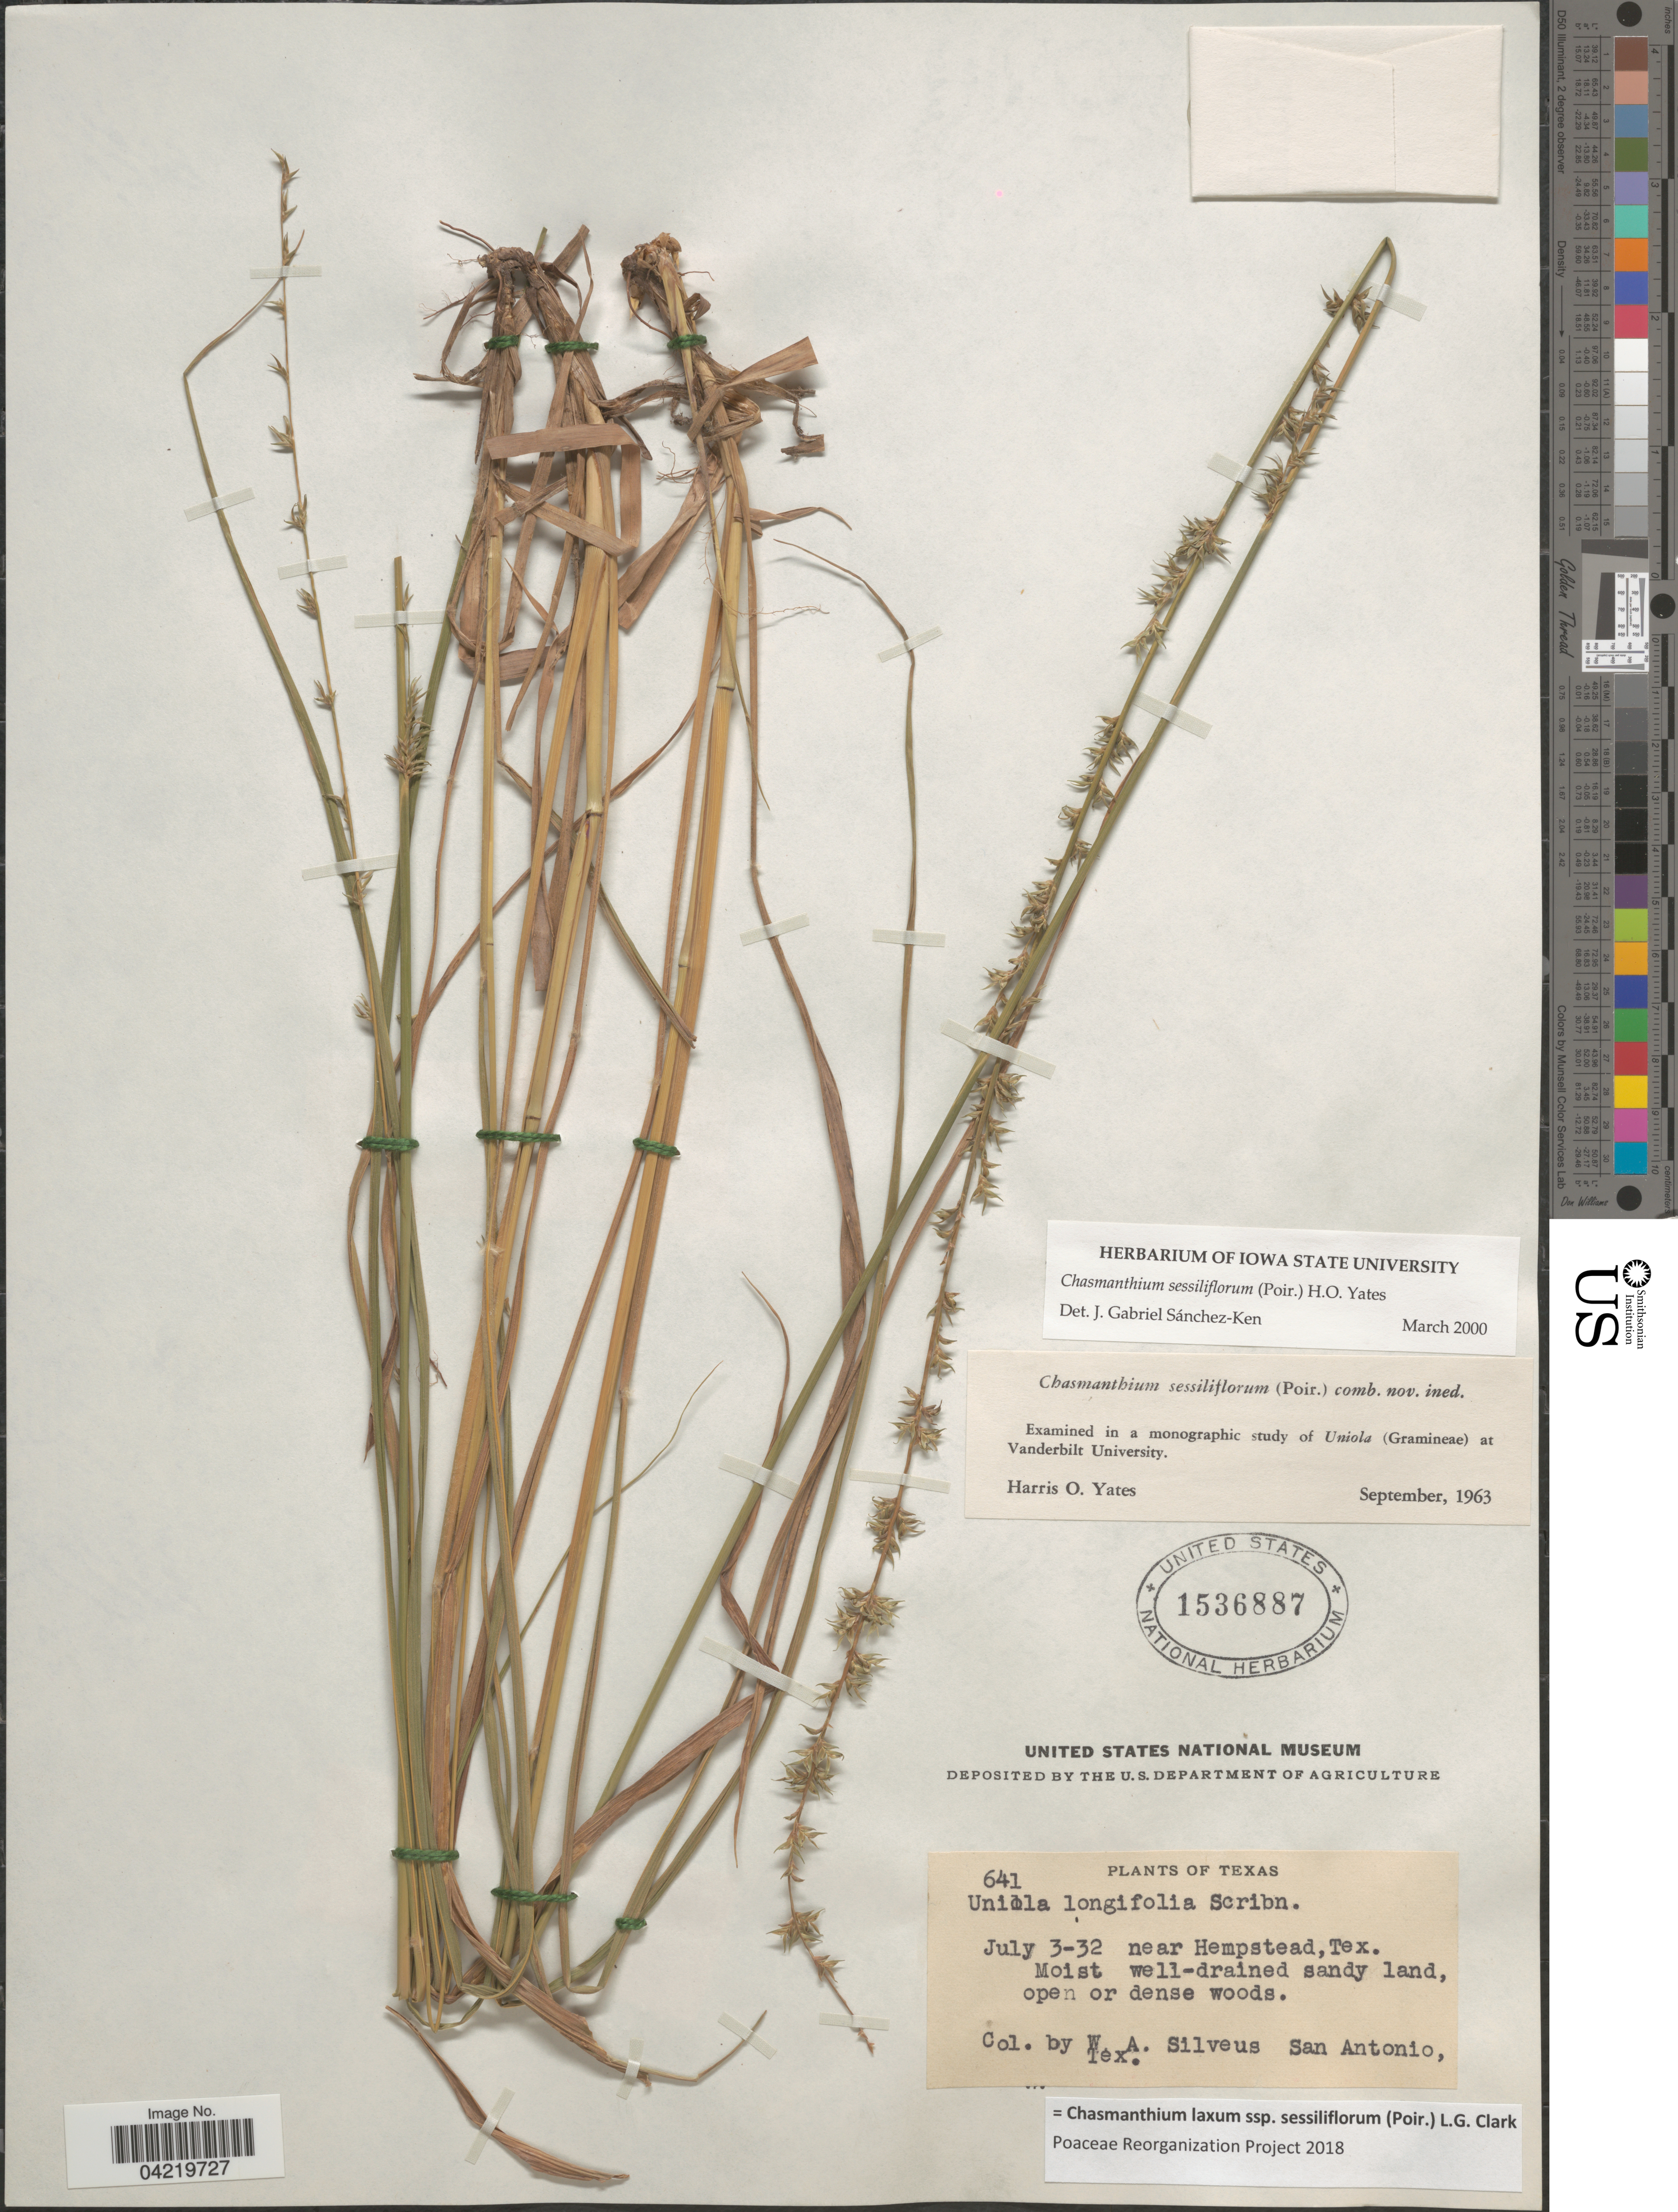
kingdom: Plantae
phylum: Tracheophyta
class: Liliopsida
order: Poales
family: Poaceae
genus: Chasmanthium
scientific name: Chasmanthium laxum subsp. sessiliflorum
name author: (L.) H.O. Yates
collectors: W. Silveus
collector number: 641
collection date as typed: Transcribed d/m/y: 3/7/32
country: United States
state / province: Texas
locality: Near Hempstead. Moist well-drained sandy land, open or dense woods. San Antonio.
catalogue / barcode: US 1536887